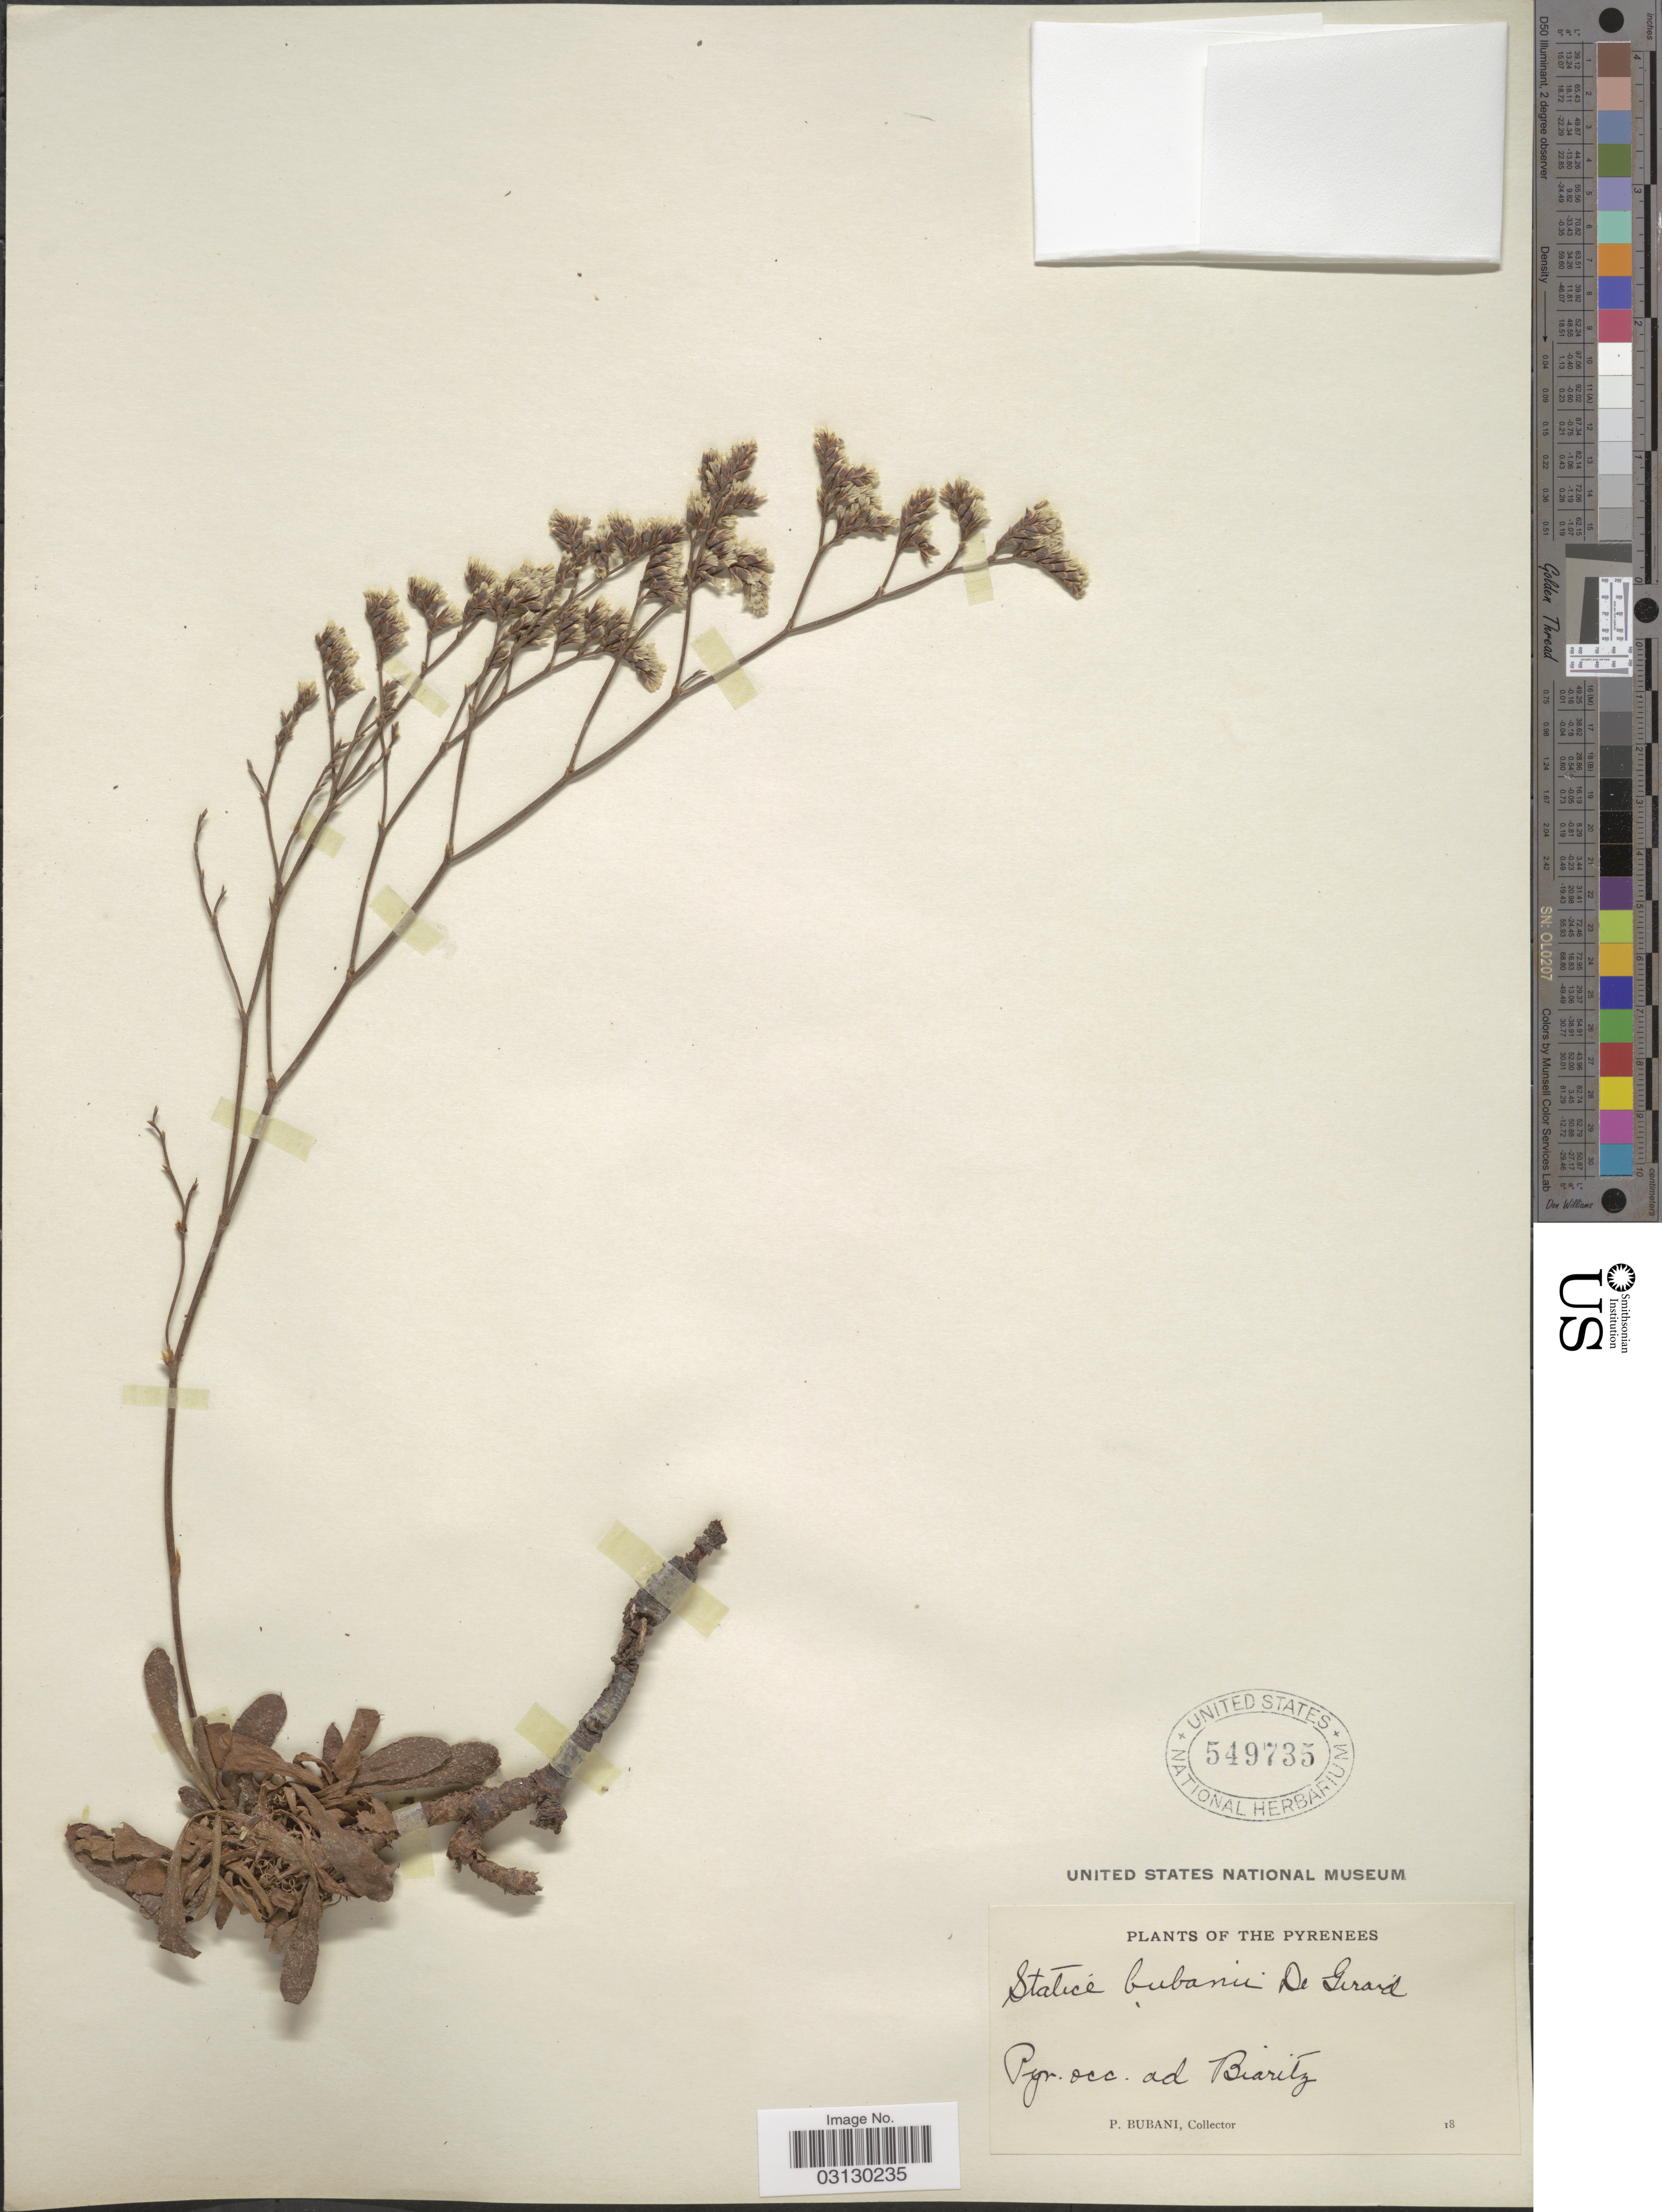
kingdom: Plantae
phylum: Tracheophyta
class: Magnoliopsida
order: Caryophyllales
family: Plumbaginaceae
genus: Limonium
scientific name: Limonium binervosum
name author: (G.E. Sm.) C.E.Salmon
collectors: P. Bubani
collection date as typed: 18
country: France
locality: The Pyrenees, Pyr. occ. ad. Biaritz.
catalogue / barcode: US 549735